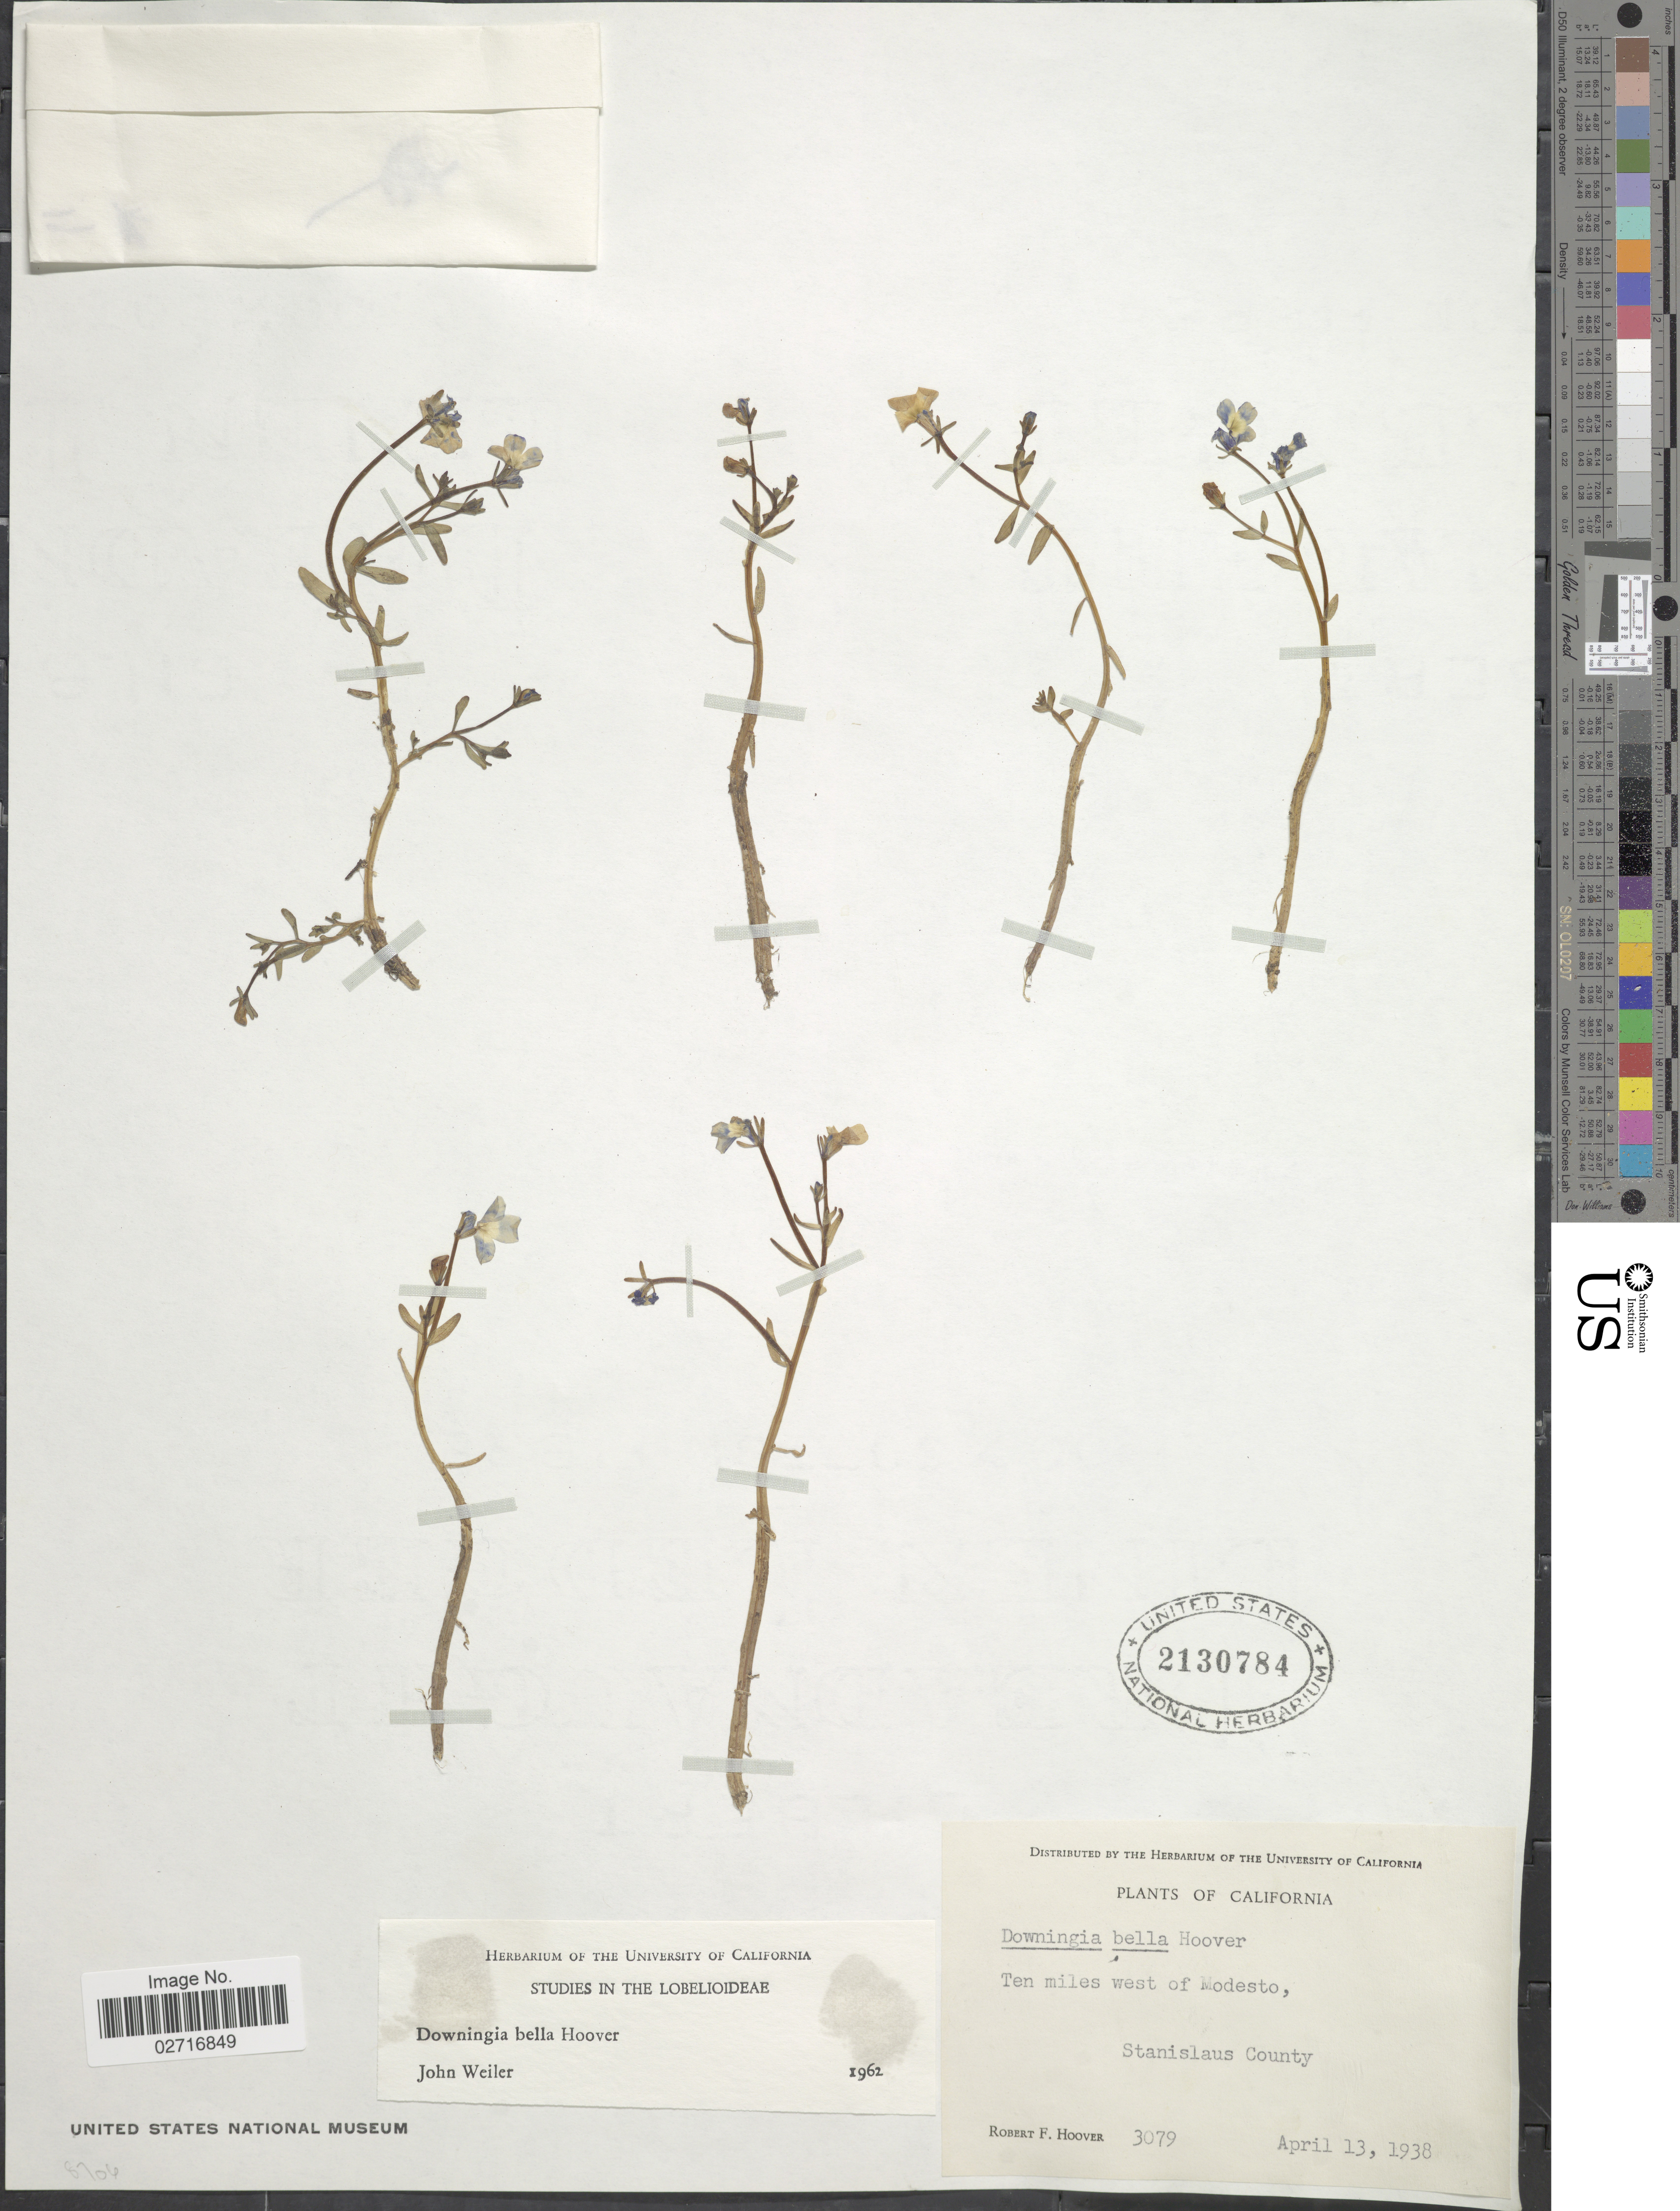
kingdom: Plantae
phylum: Tracheophyta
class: Magnoliopsida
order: Asterales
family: Campanulaceae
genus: Downingia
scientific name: Downingia bella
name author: Hoover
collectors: R. F. Hoover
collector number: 3079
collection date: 1938-04-13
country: United States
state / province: California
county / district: Stanislaus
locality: Ten miles west of Modesto, Stanislaus County.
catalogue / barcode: US 2130784